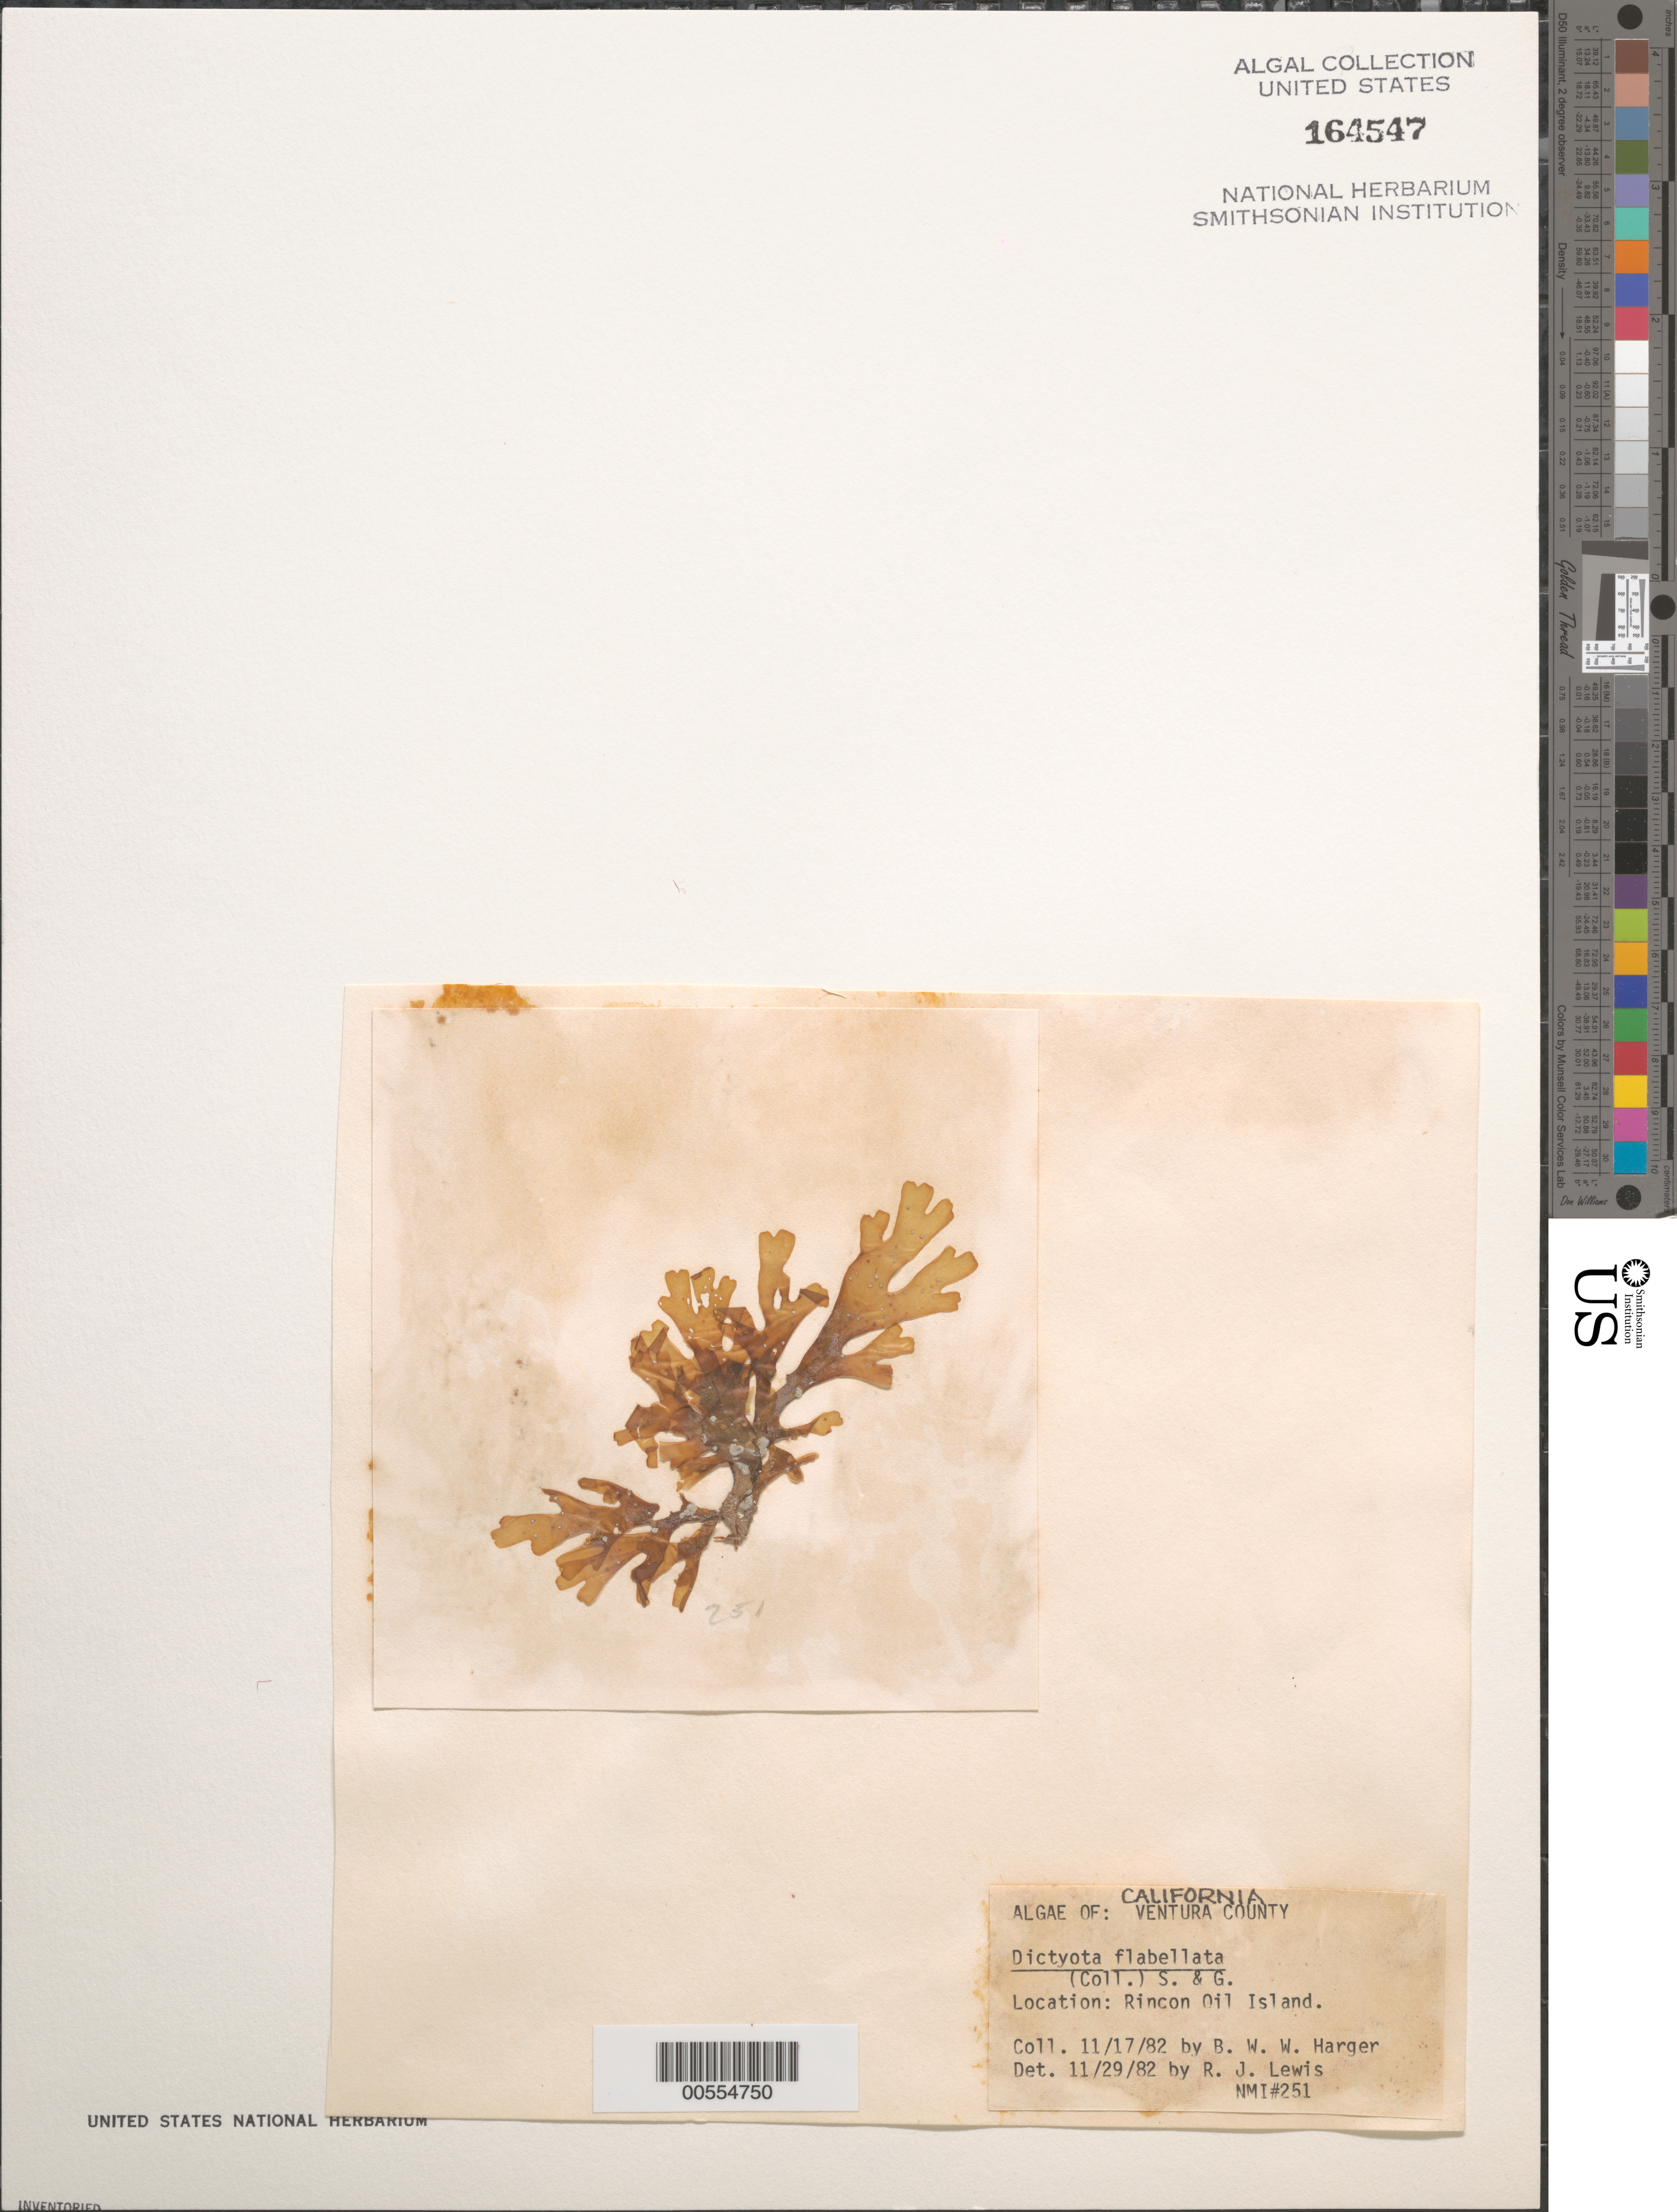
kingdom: Chromista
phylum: Ochrophyta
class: Phaeophyceae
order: Dictyotales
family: Dictyotaceae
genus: Dictyota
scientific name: Dictyota flabellata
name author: (Collins) Setch. & N.L. Gardner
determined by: Lewis, R. J.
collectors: B. W. Harger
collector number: NMI 251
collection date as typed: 17 Nov 1982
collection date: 1982-11-17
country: United States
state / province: California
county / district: Ventura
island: Rincon Oil Island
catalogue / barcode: US 164547